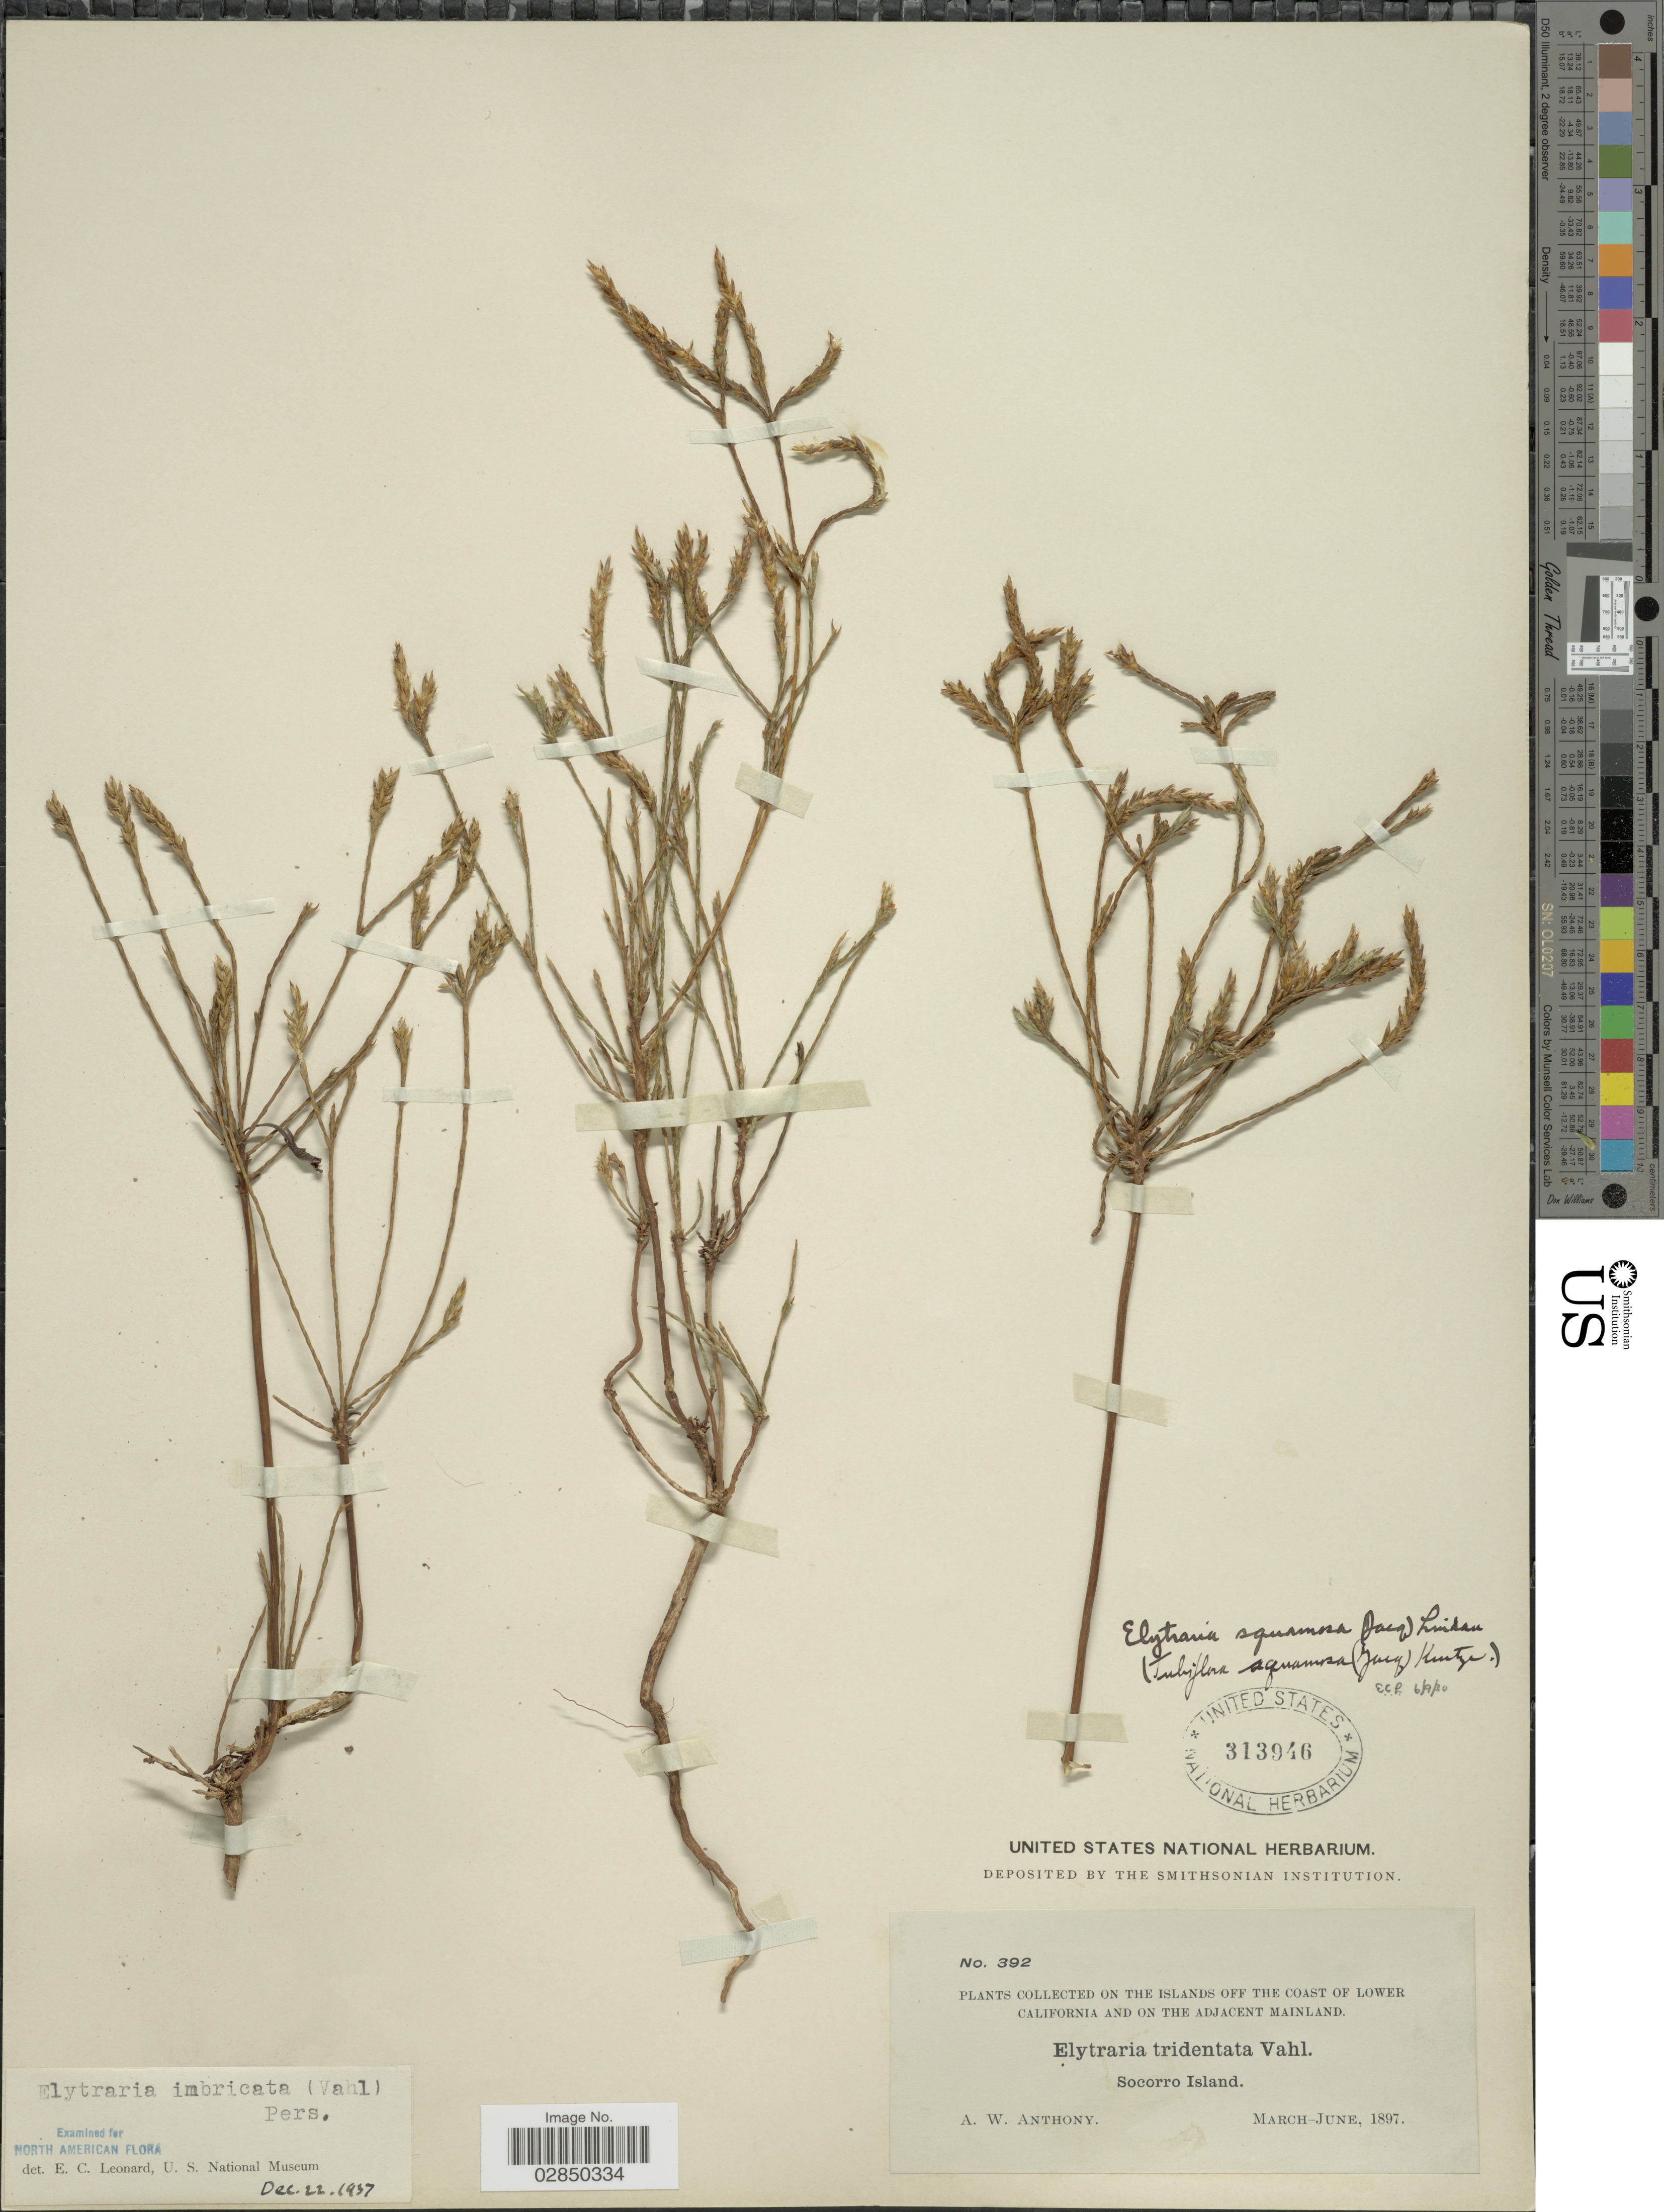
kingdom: Plantae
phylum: Tracheophyta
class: Magnoliopsida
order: Lamiales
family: Acanthaceae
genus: Elytraria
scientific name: Elytraria imbricata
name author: (Vahl) Pers.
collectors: A. W. Anthony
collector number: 392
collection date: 1897-03/1897-06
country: Mexico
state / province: Baja California Sur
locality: Islands off the Coast of Lower California and on the adjacent mainland. Socorro Island.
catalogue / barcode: US 313946